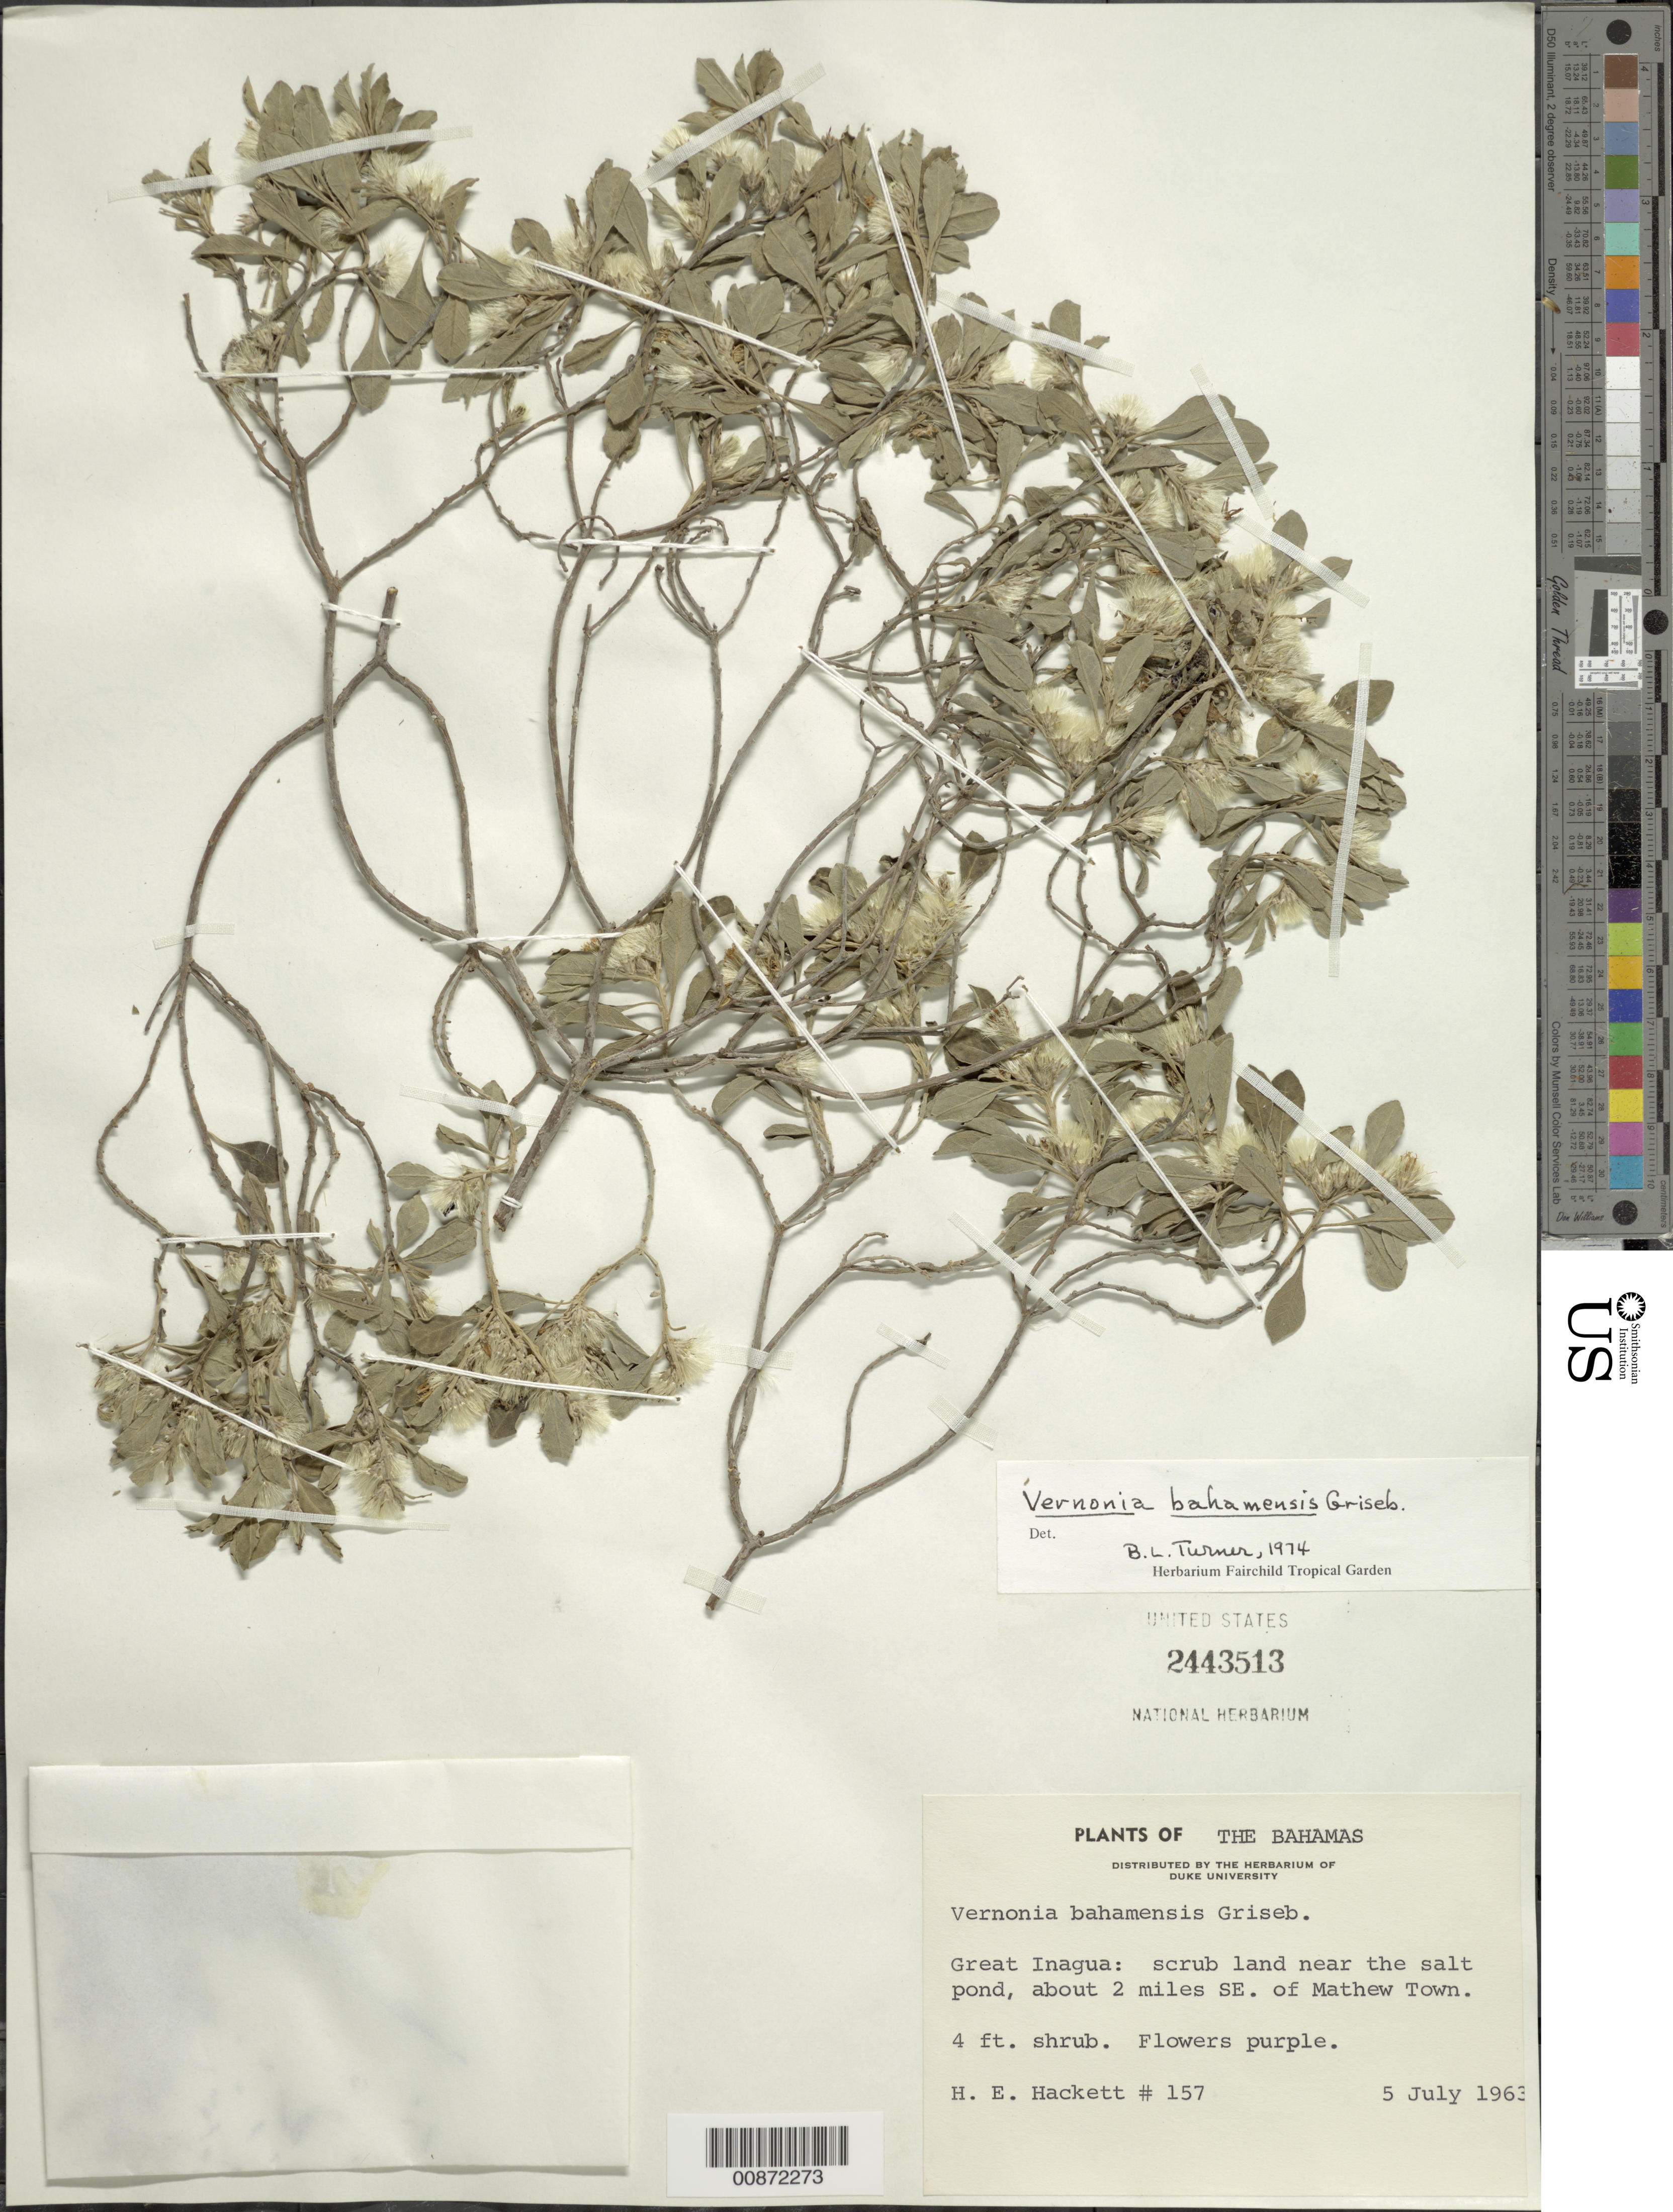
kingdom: Plantae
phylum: Tracheophyta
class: Magnoliopsida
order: Asterales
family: Asteraceae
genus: Lepidaploa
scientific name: Lepidaploa arbuscula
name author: (Less.) H. Rob.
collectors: H. Hackett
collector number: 157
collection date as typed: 05 Jul 1963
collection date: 1963-07-05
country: Bahamas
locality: Great Inagua: land near the salt pond, about 2 miles SE of Mathew Town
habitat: Scrub land near salt pond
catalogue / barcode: US 2443513